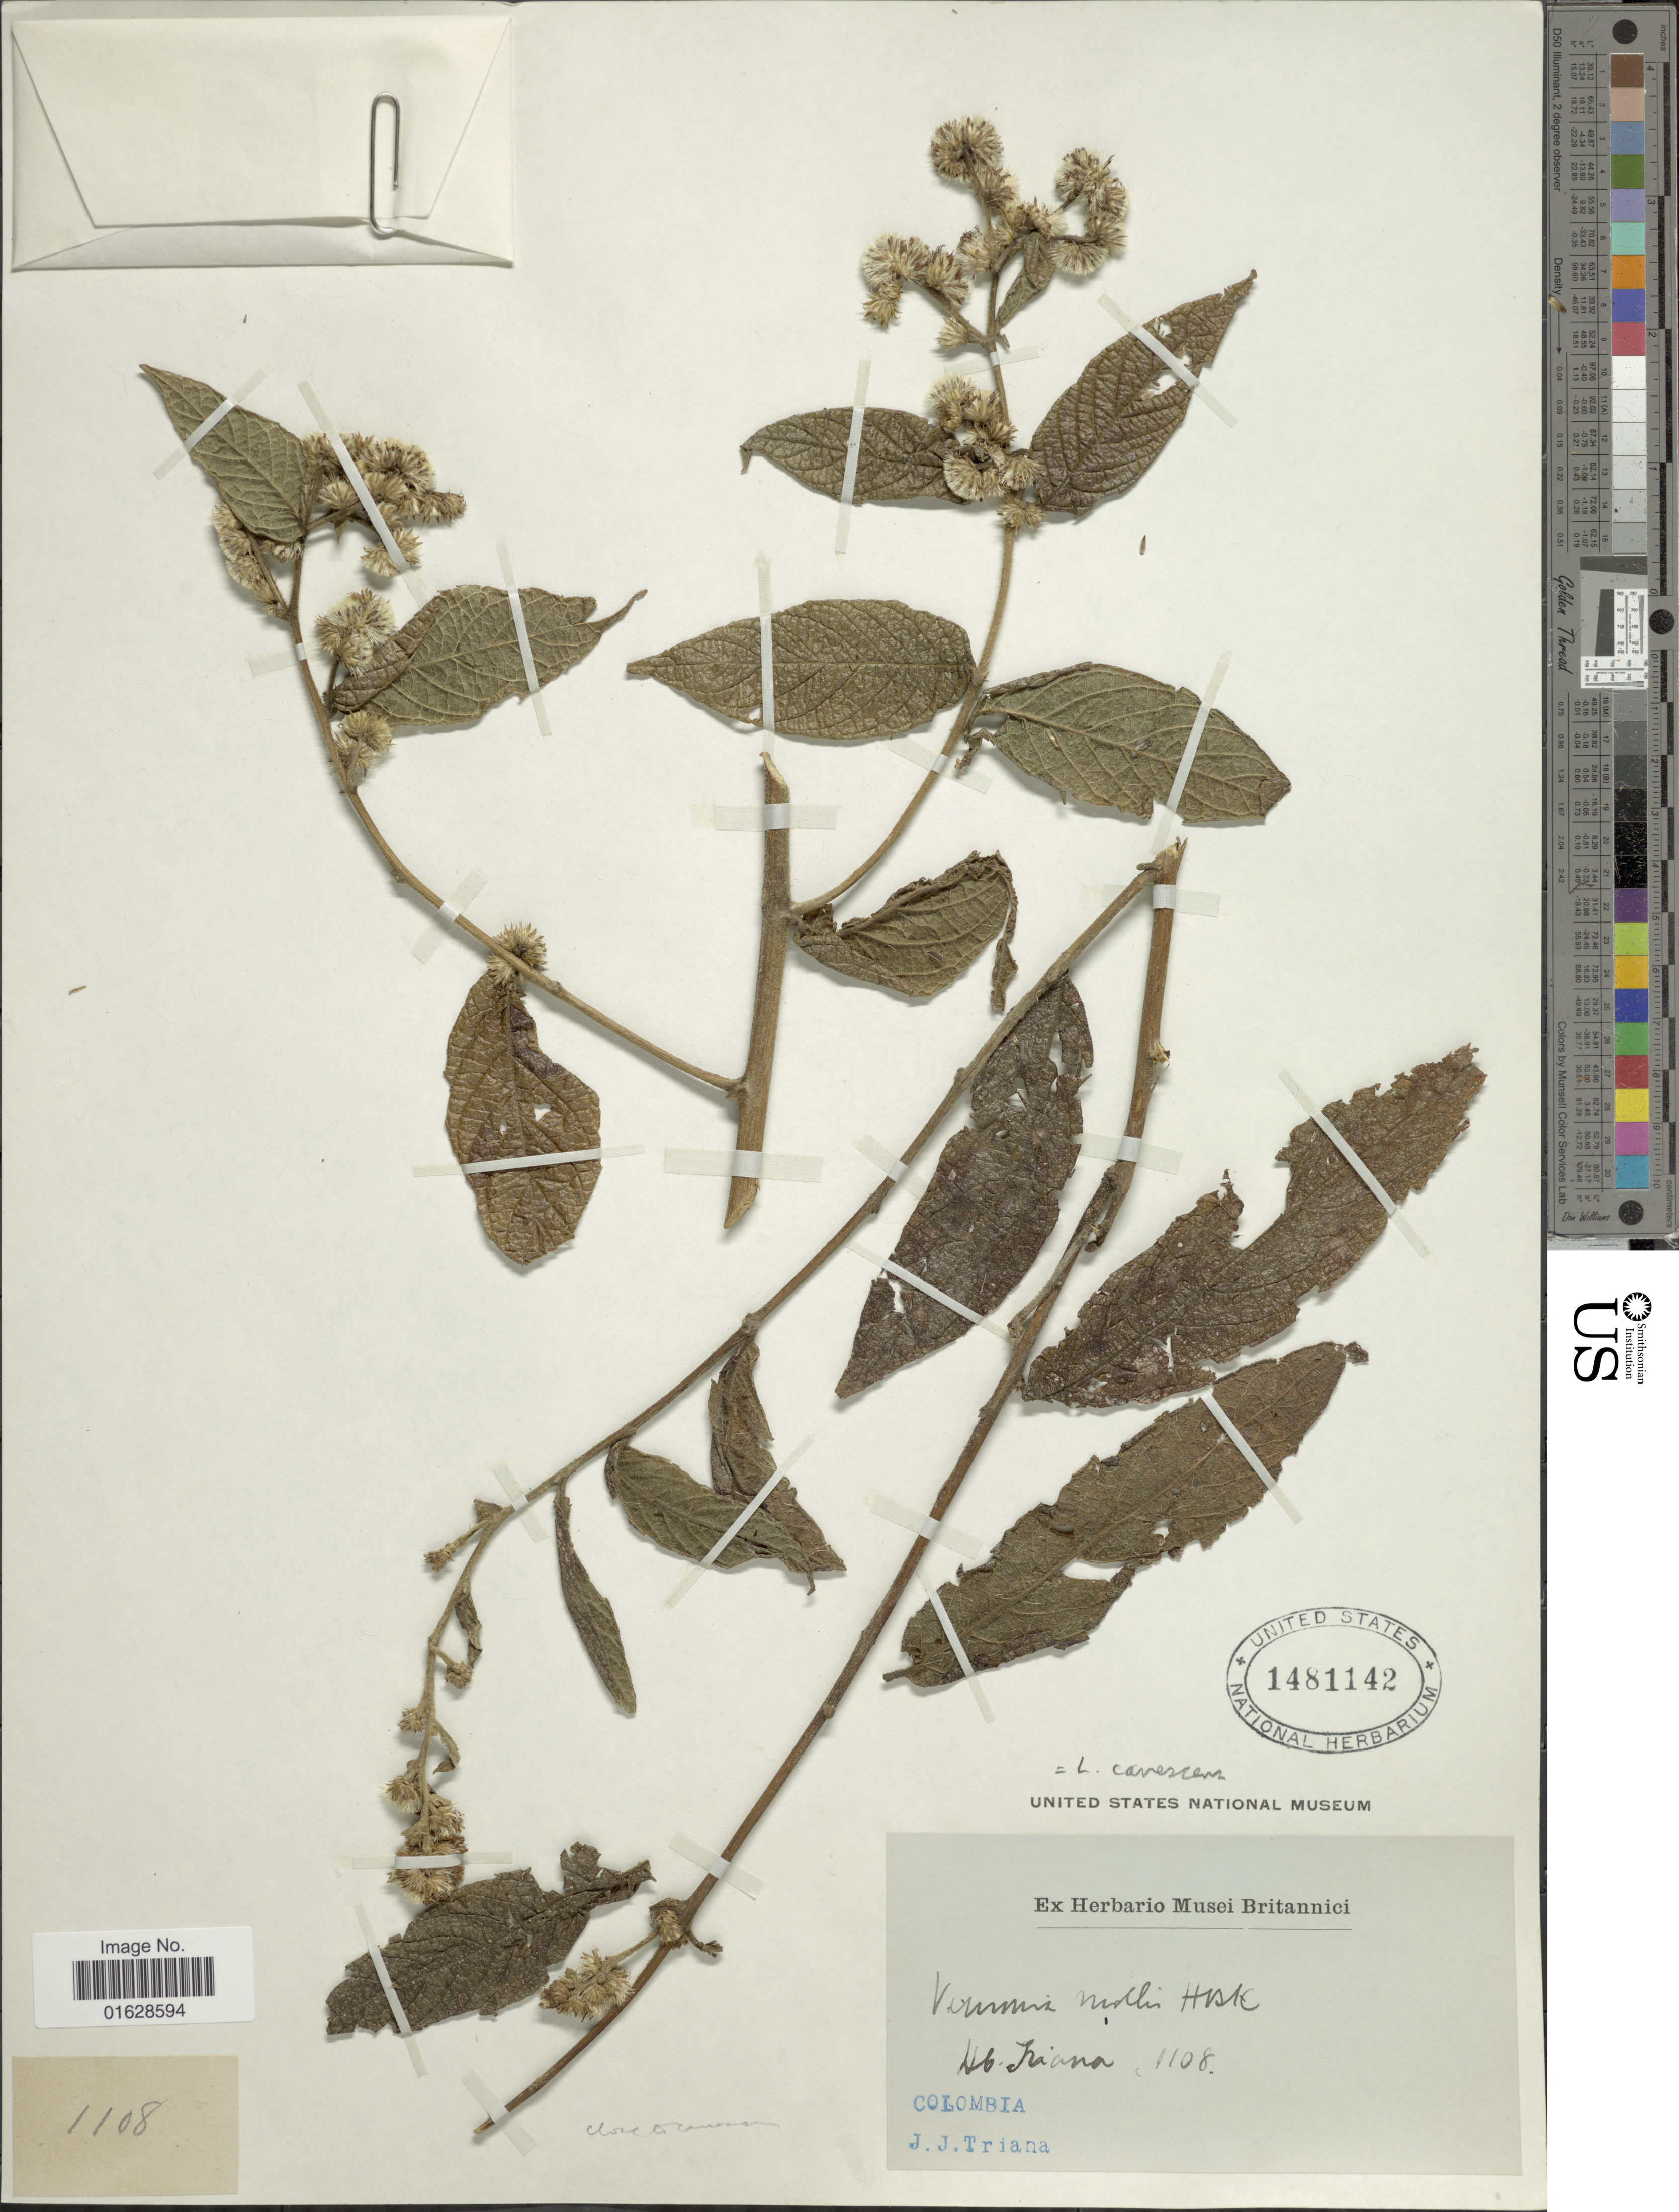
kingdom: Plantae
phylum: Tracheophyta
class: Magnoliopsida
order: Asterales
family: Asteraceae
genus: Lepidaploa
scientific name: Lepidaploa canescens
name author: (Kunth) H. Rob.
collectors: J. J. Triana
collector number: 1108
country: Colombia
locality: Colombia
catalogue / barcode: US 1481142